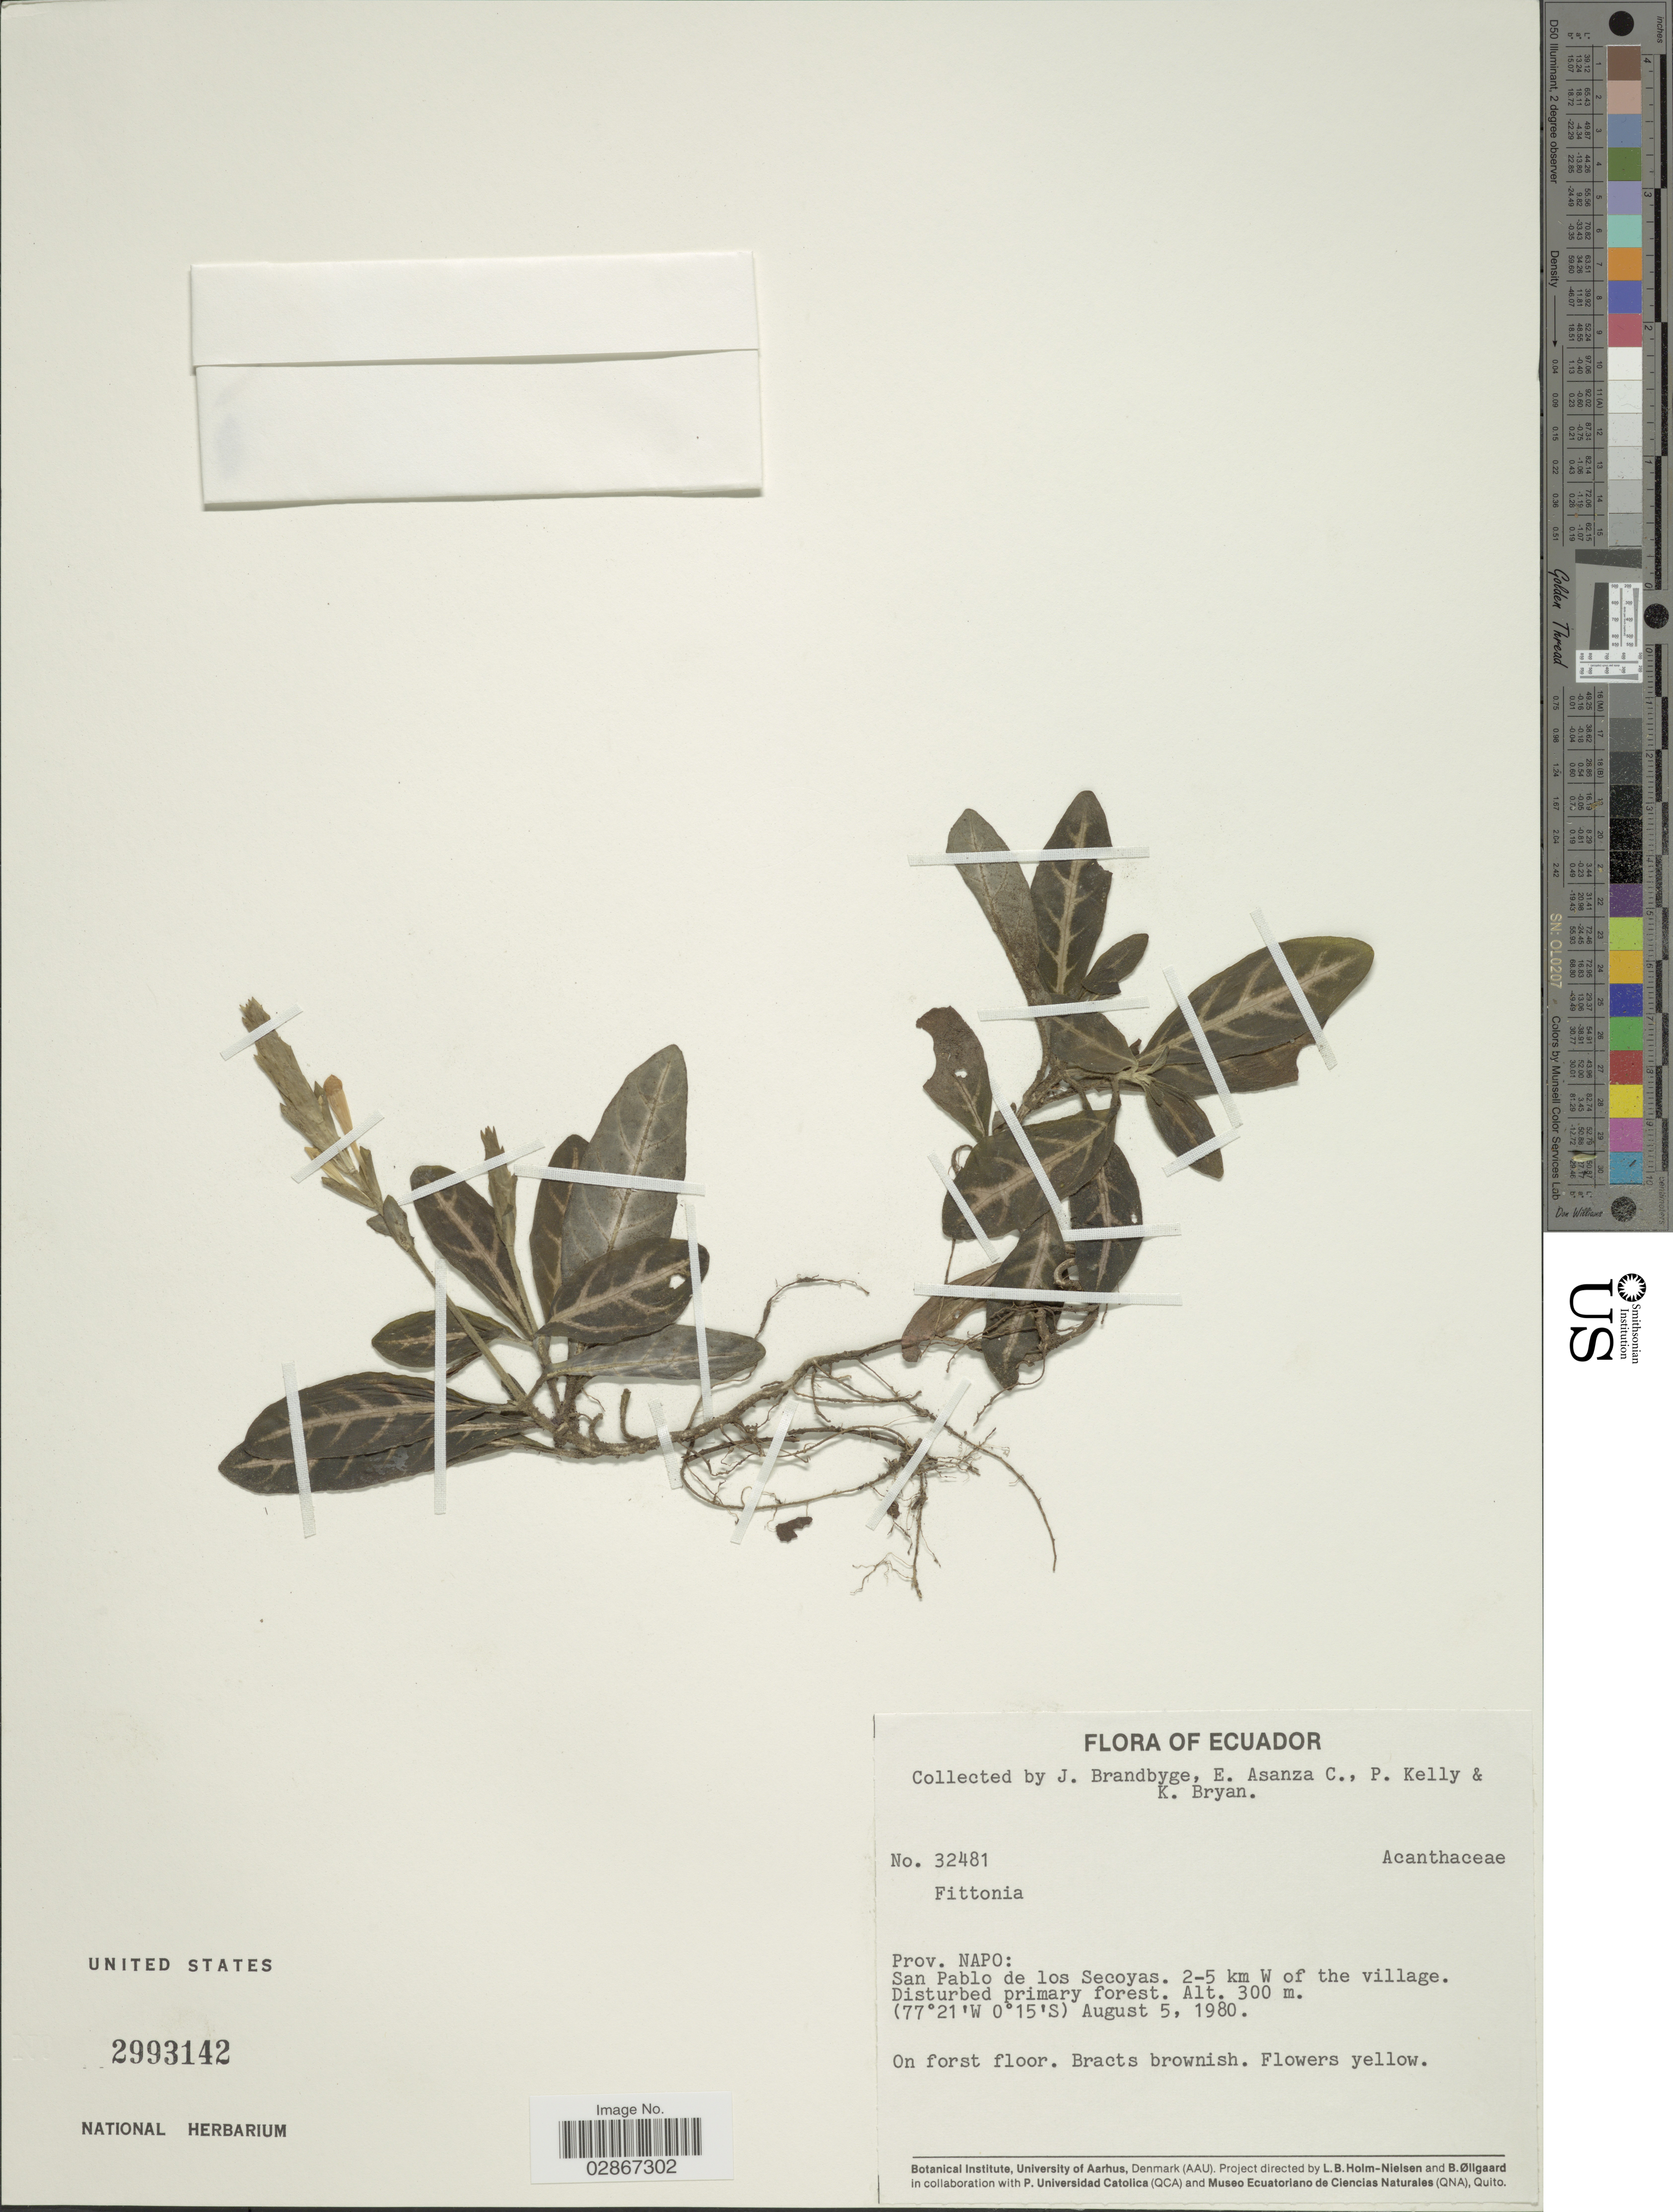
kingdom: Plantae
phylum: Tracheophyta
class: Magnoliopsida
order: Lamiales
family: Acanthaceae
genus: Aphelandra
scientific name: Aphelandra maculata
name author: (Tafalla ex Nees) Voss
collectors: J. Brandbyge, E. Asanza C., P. Kelly & K. Bryan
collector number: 32481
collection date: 1980-08-05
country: Ecuador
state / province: Napo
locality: San Pablo de los Secoyas. 2-5 km W of the village.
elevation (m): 300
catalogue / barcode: US 2993142